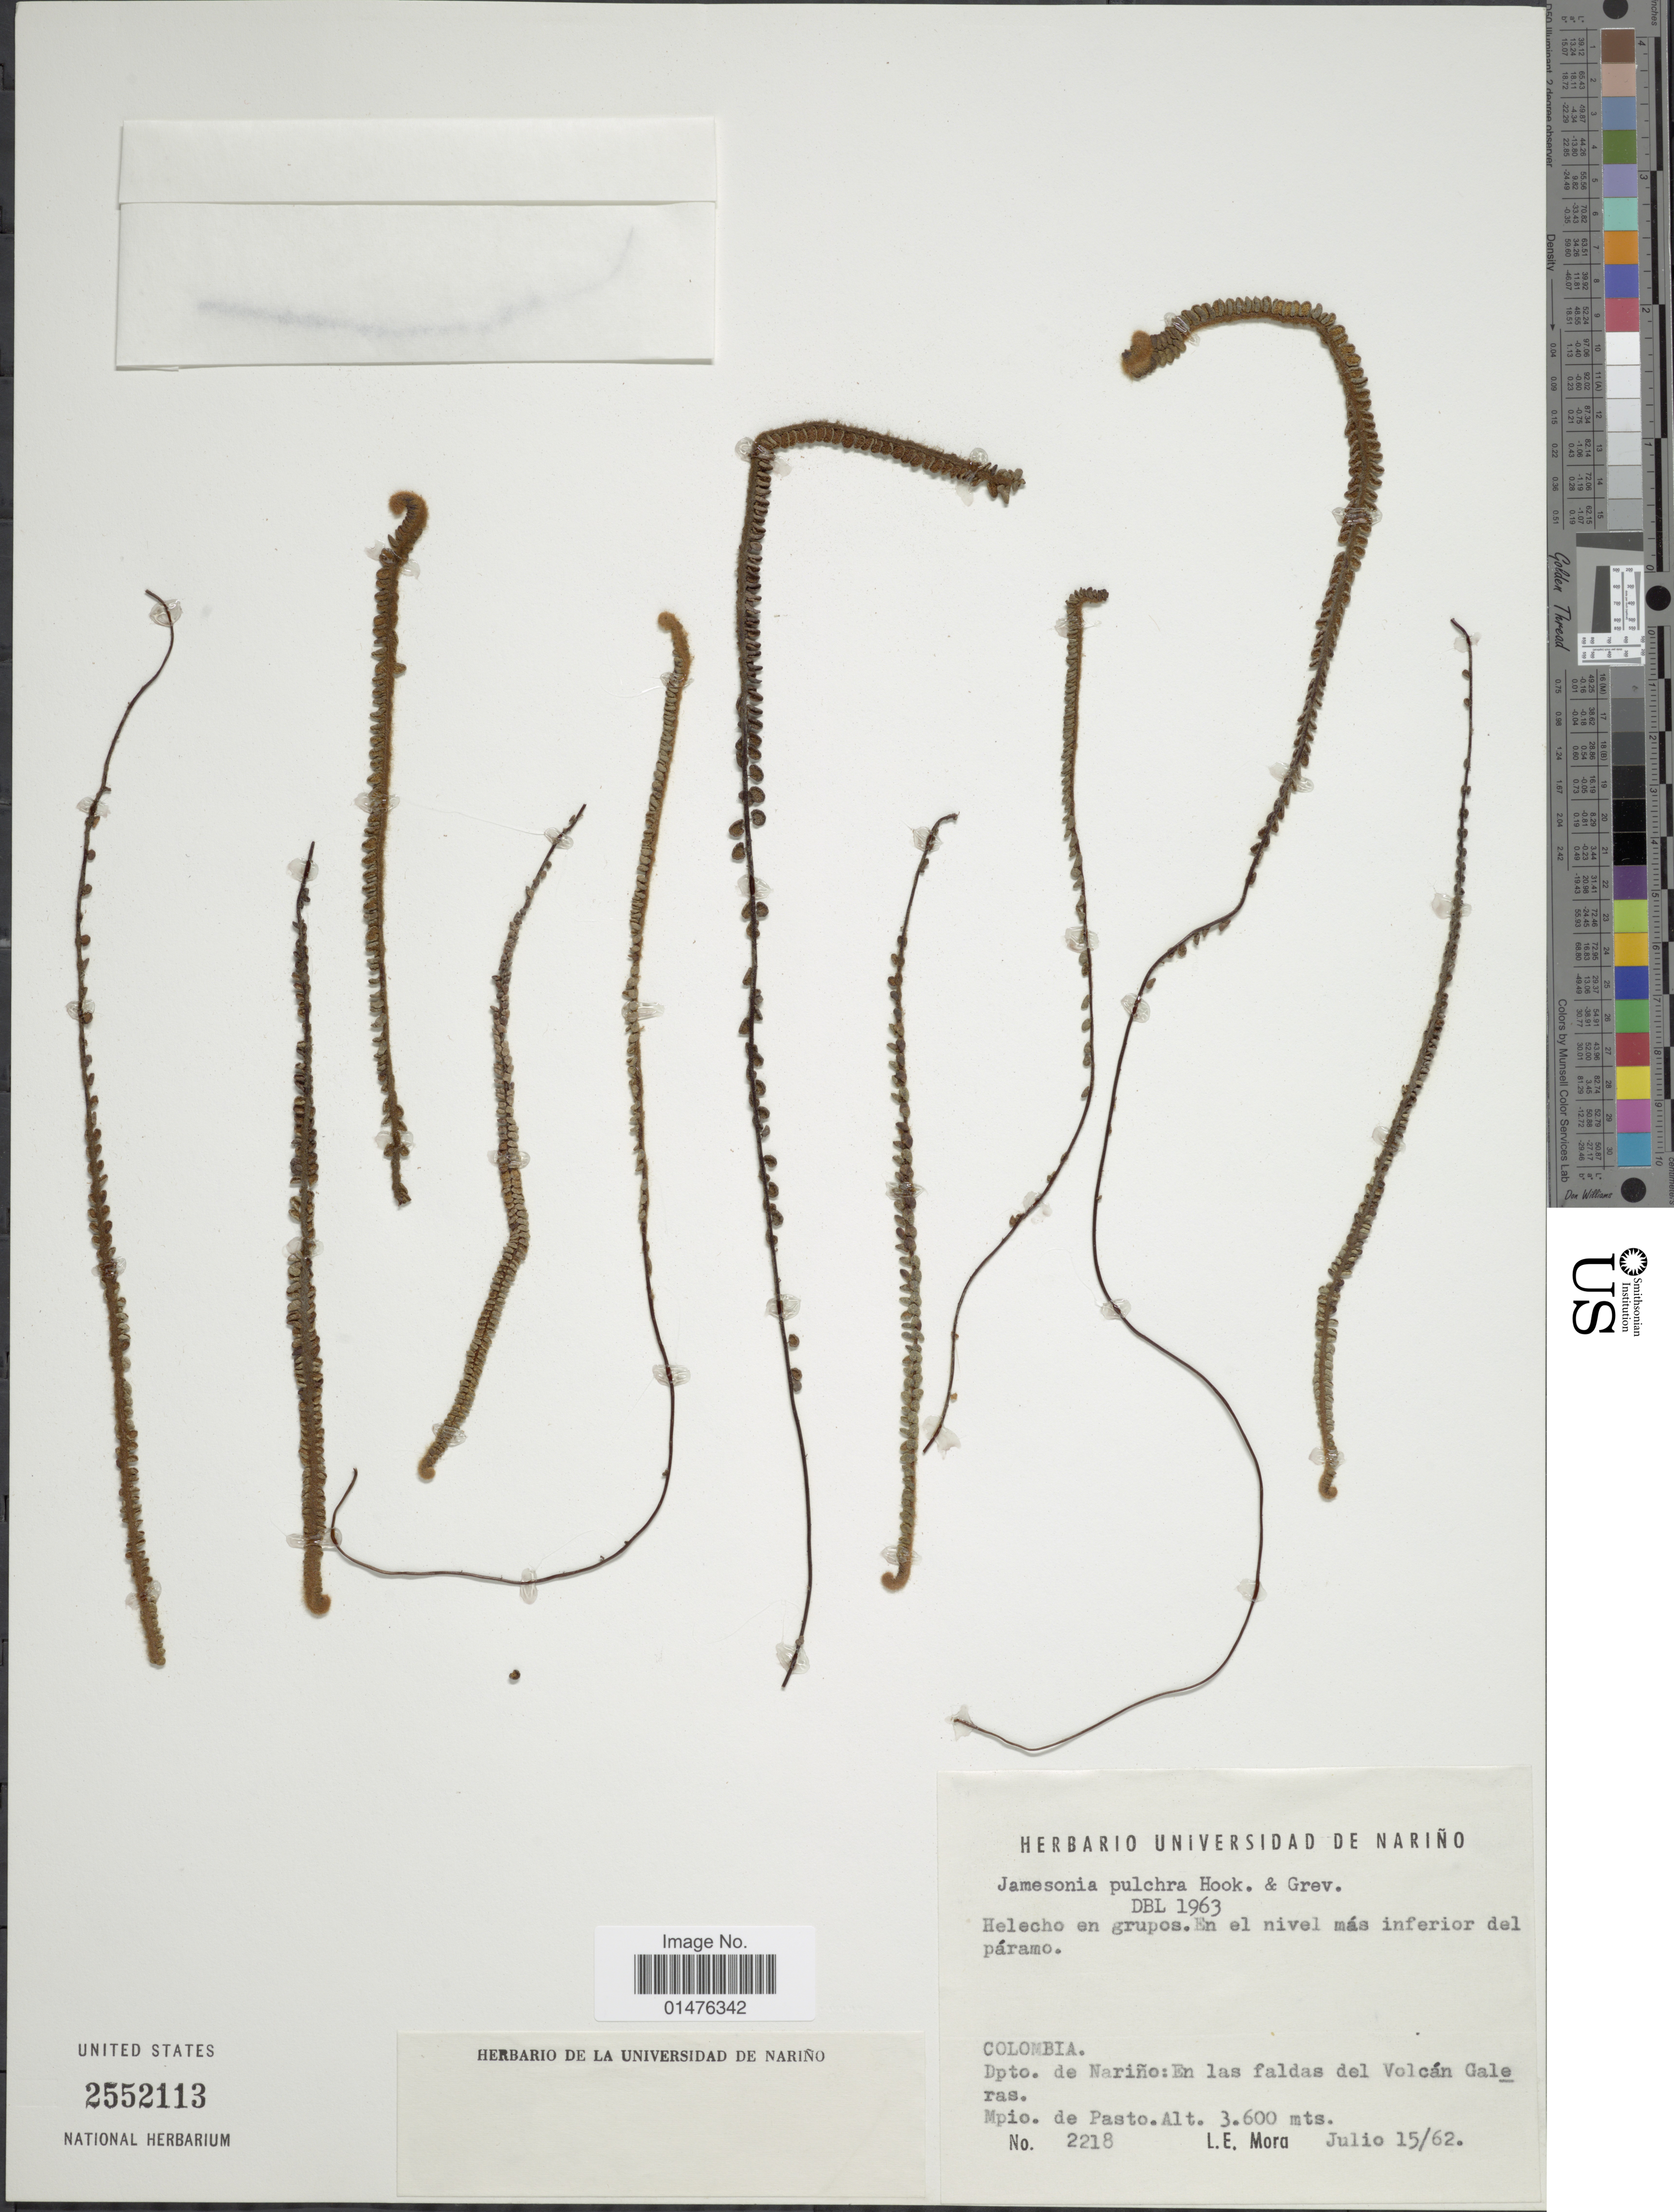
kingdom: Plantae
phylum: Tracheophyta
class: Polypodiopsida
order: Polypodiales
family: Pteridaceae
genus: Jamesonia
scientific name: Jamesonia pulchra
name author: Hook. & Grev.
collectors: L. Mora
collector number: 2218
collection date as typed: Transcribed d/m/y: 15/7/62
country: Colombia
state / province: Nariño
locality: Dto. Nariño: En las falds del Volcán Galeras. Mpio de Pasto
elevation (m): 3600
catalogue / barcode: US 2552113